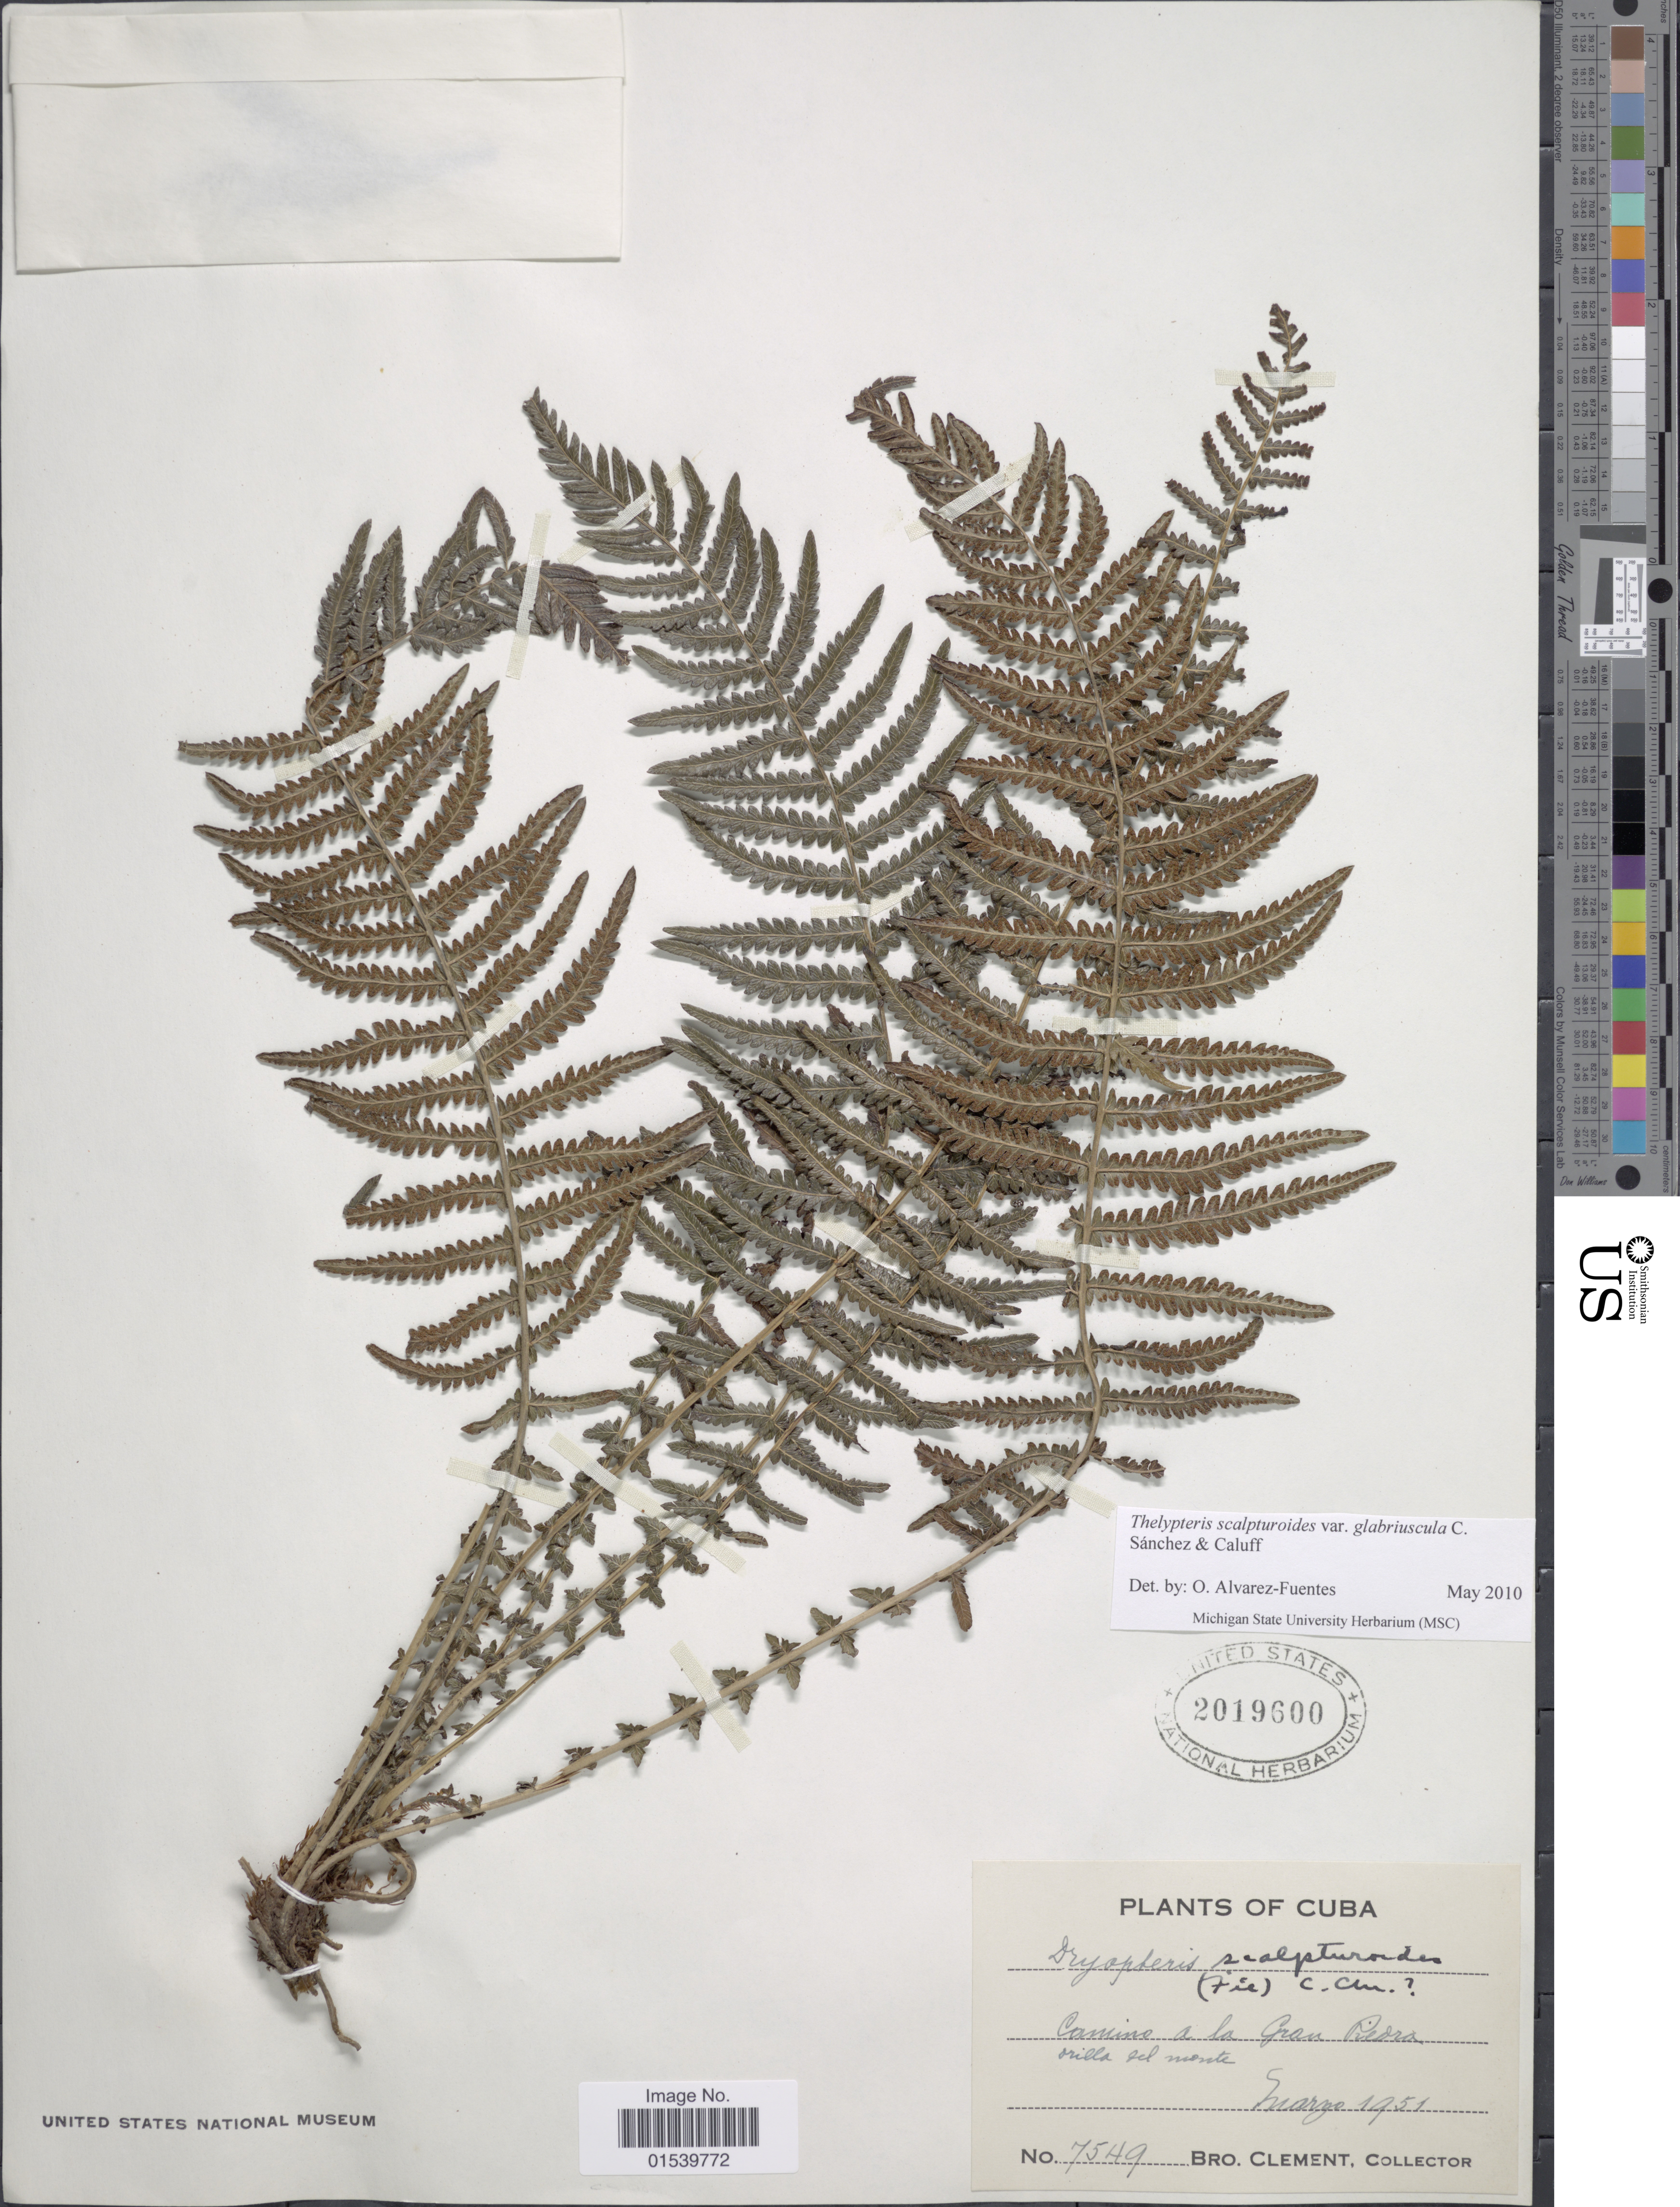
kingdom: Plantae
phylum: Tracheophyta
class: Polypodiopsida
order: Polypodiales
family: Thelypteridaceae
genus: Amauropelta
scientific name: Amauropelta scalpturoides (Fée) comb. nov., ined 2015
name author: (Fée)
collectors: B. Clement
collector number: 7549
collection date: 1951-03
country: Cuba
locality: Camino a la Gran Piedra orilla sel monte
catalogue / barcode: US 2019600